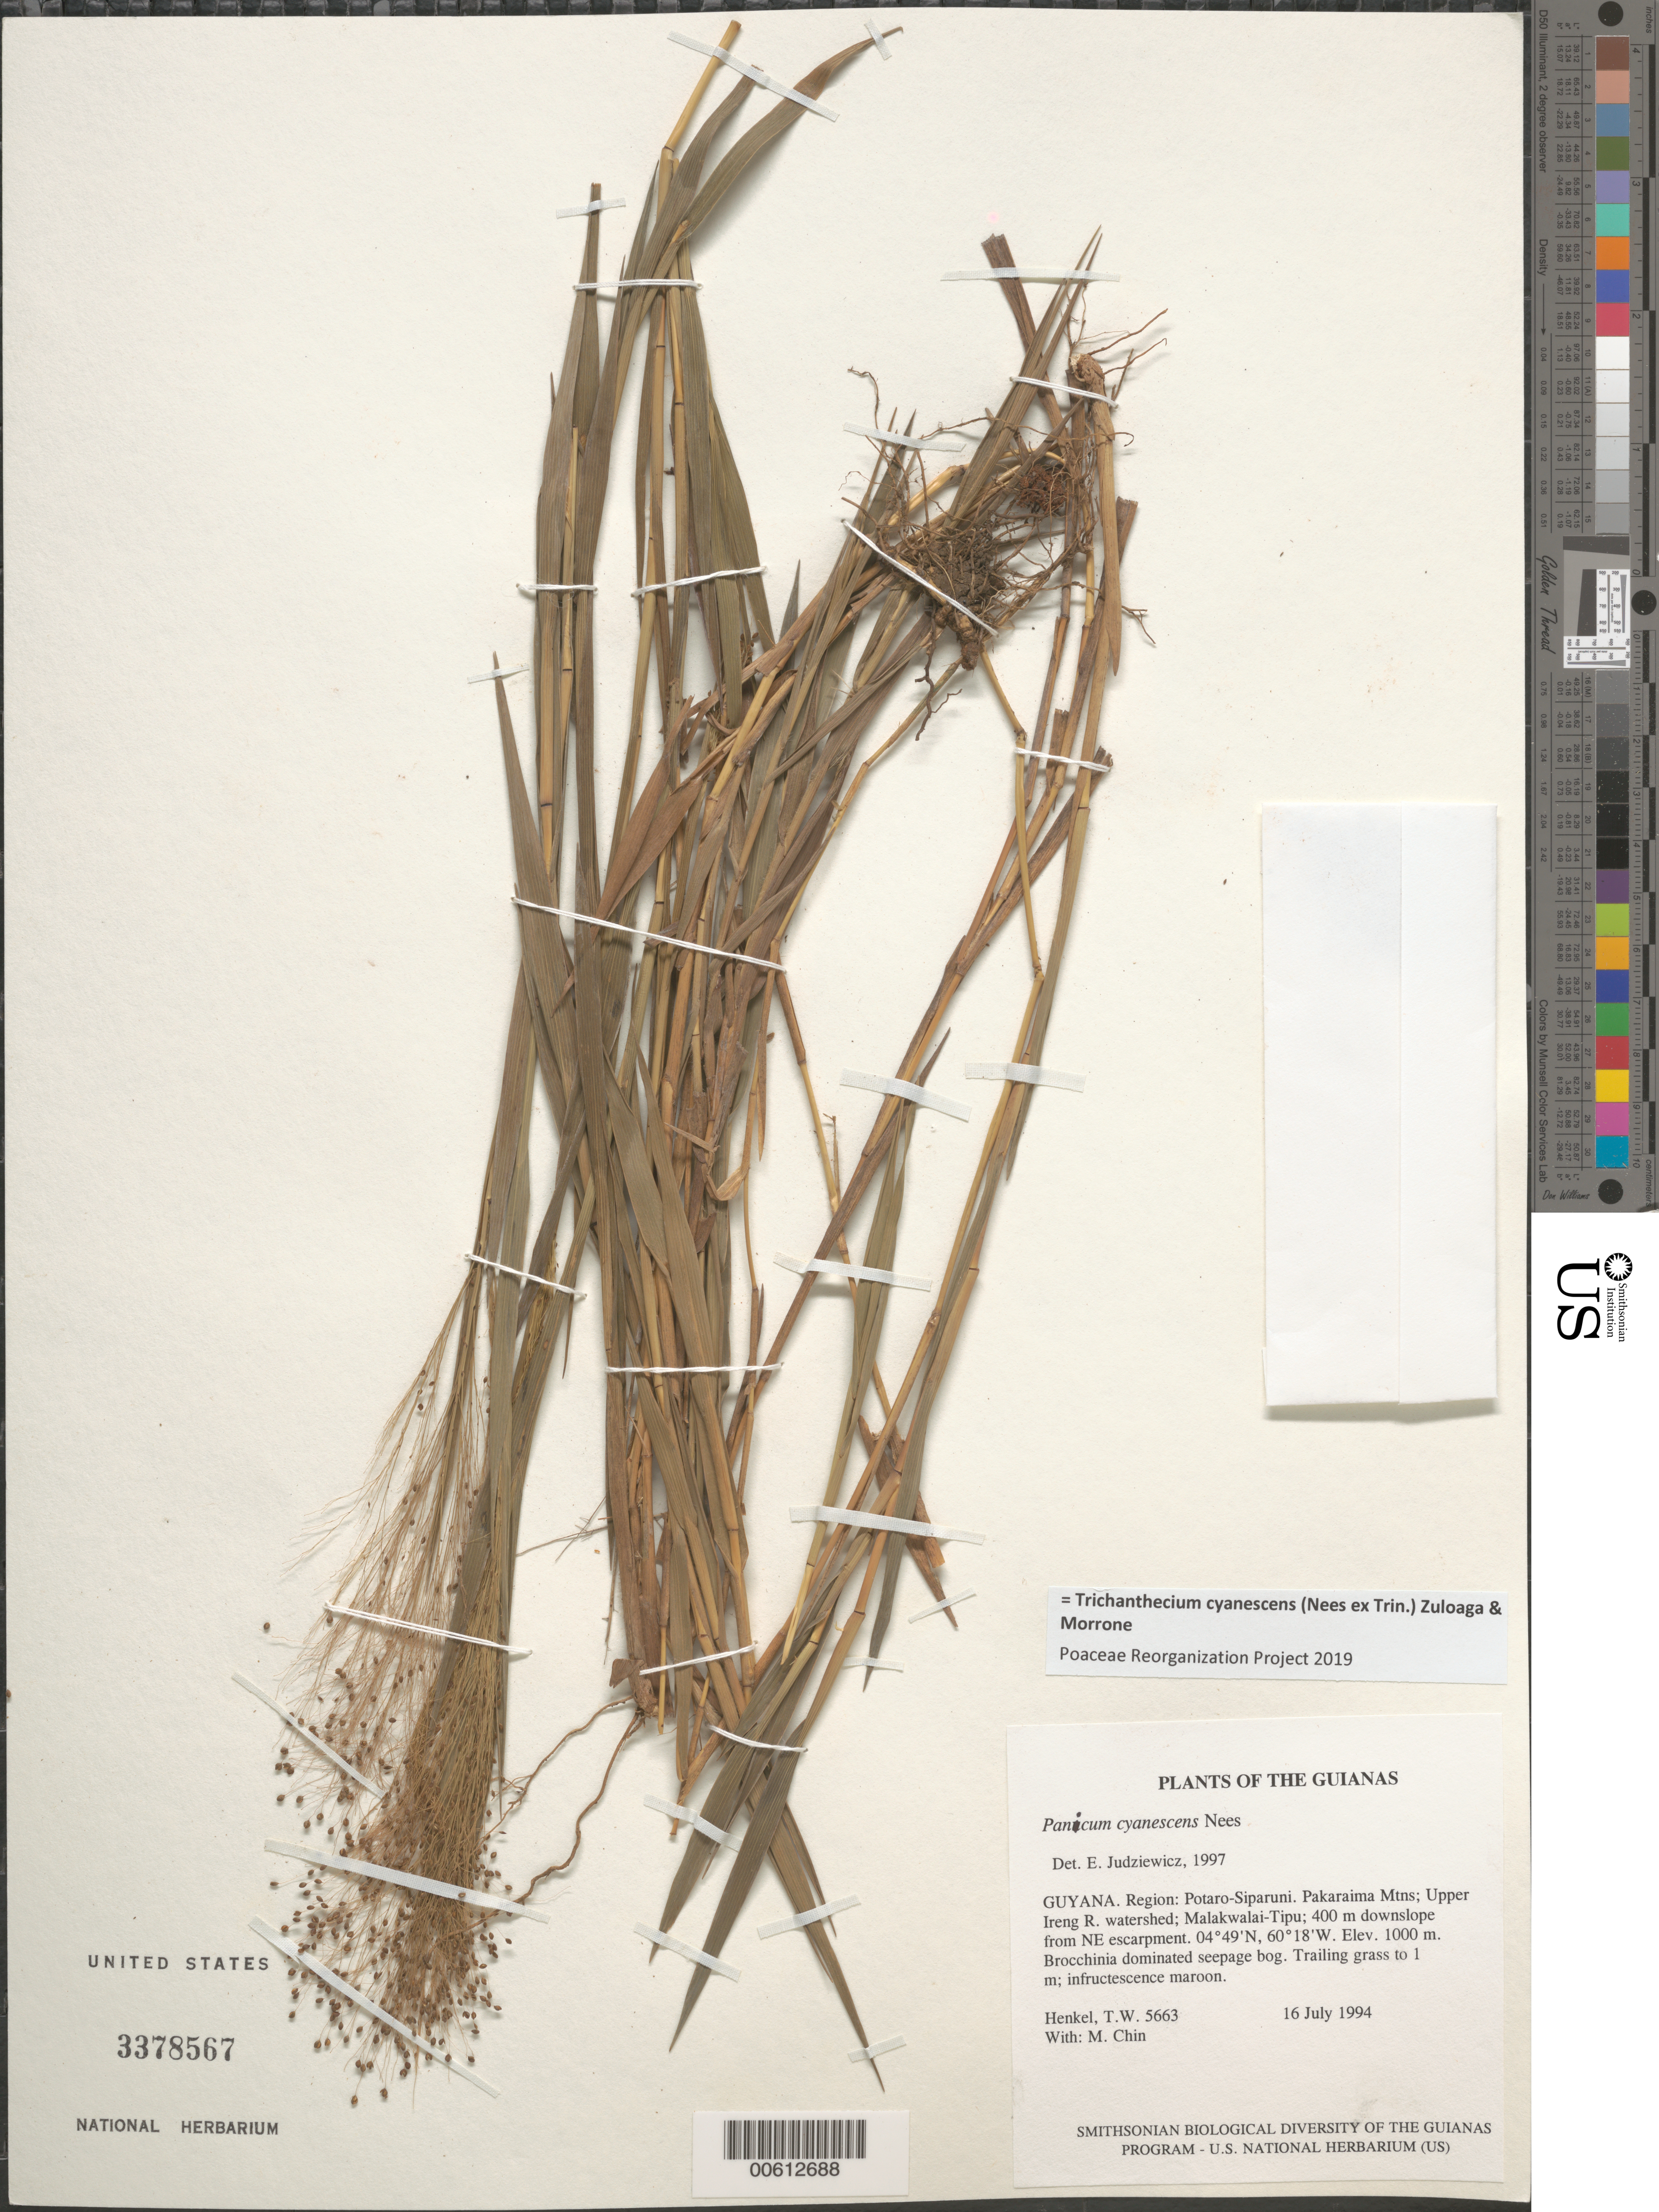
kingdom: Plantae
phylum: Tracheophyta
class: Liliopsida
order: Poales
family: Poaceae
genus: Trichanthecium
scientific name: Trichanthecium cyanescens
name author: (Nees ex Trin.) Zuloaga & Morrone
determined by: Poaceae Reorganization Project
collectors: T. Henkel & M. Chin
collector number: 5663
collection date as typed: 16 July 1994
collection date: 1994-07-16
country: Guyana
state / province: Potaro-Siparuni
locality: Pakaraima Mtns; Upper Ireng R. watershed; Malakwalai-Tipu; 400 m downslope from NE escarpment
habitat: Brocchinia dominated seepage bog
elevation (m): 1000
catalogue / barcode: US 3378567